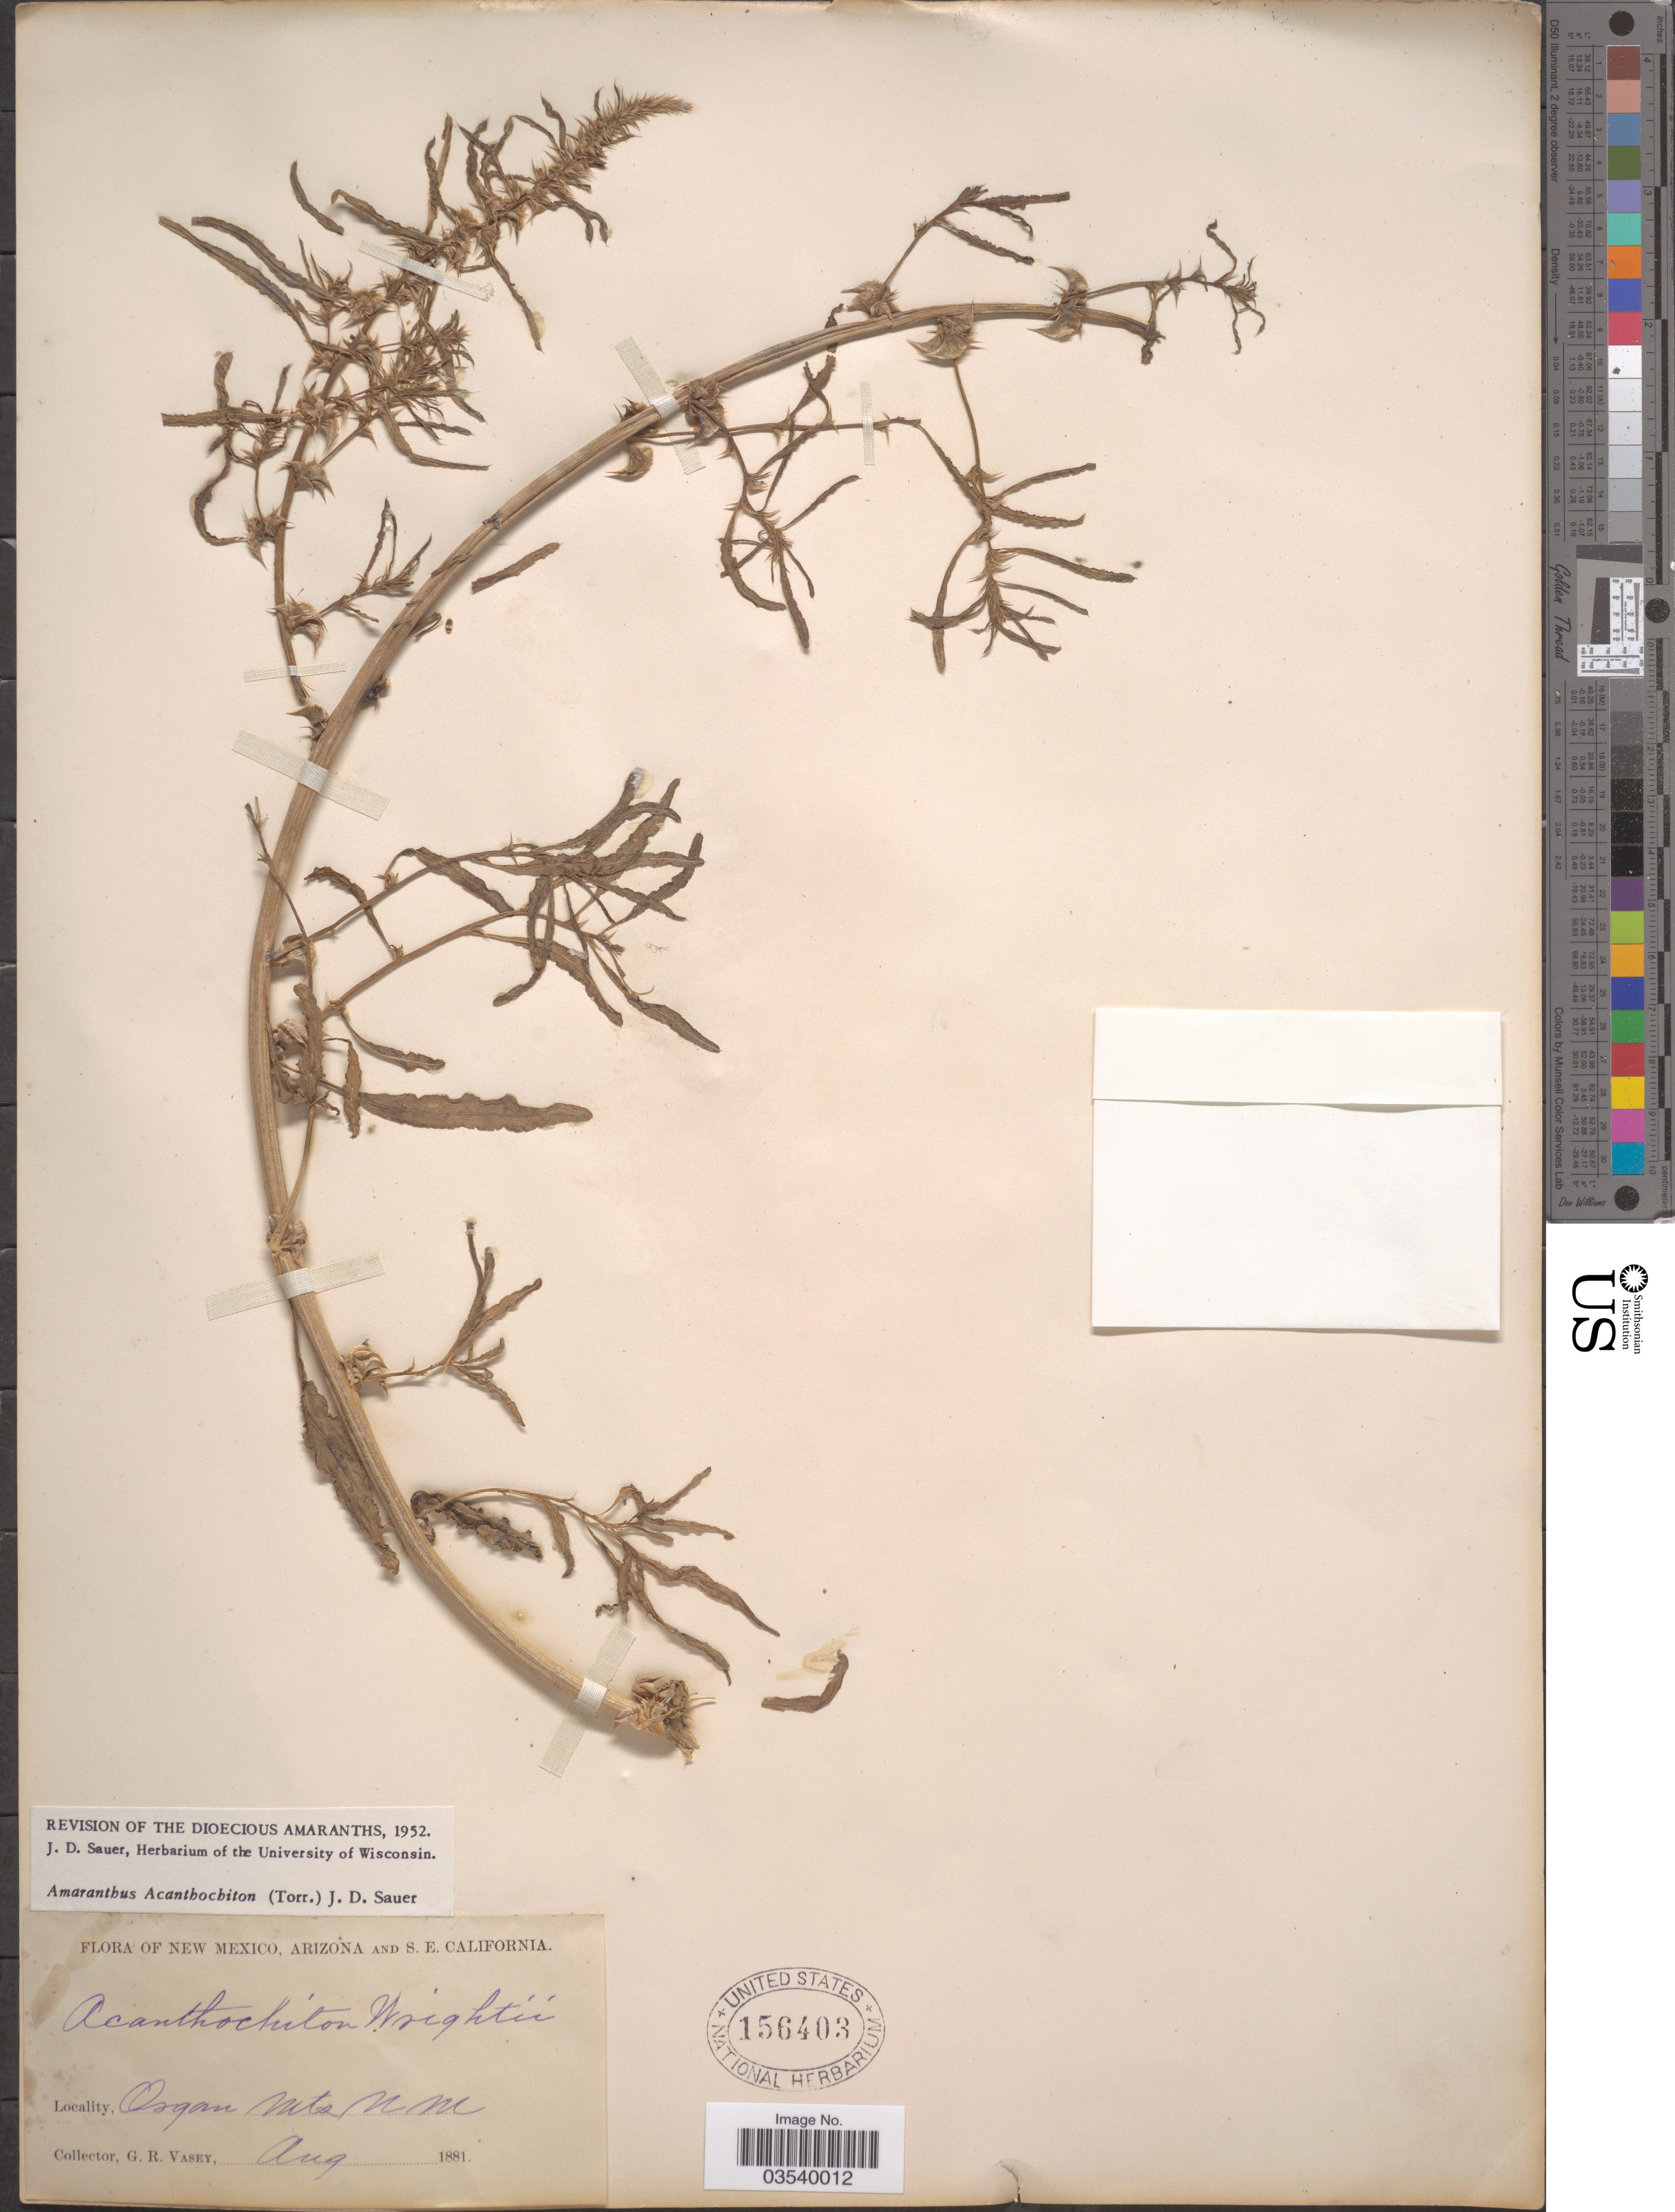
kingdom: Plantae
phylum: Tracheophyta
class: Magnoliopsida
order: Caryophyllales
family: Amaranthaceae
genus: Amaranthus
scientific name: Amaranthus acanthochiton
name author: J.D. Sauer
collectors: G. R. Vasey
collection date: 1881-08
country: United States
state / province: New Mexico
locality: Organ Mts.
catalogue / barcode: US 156403